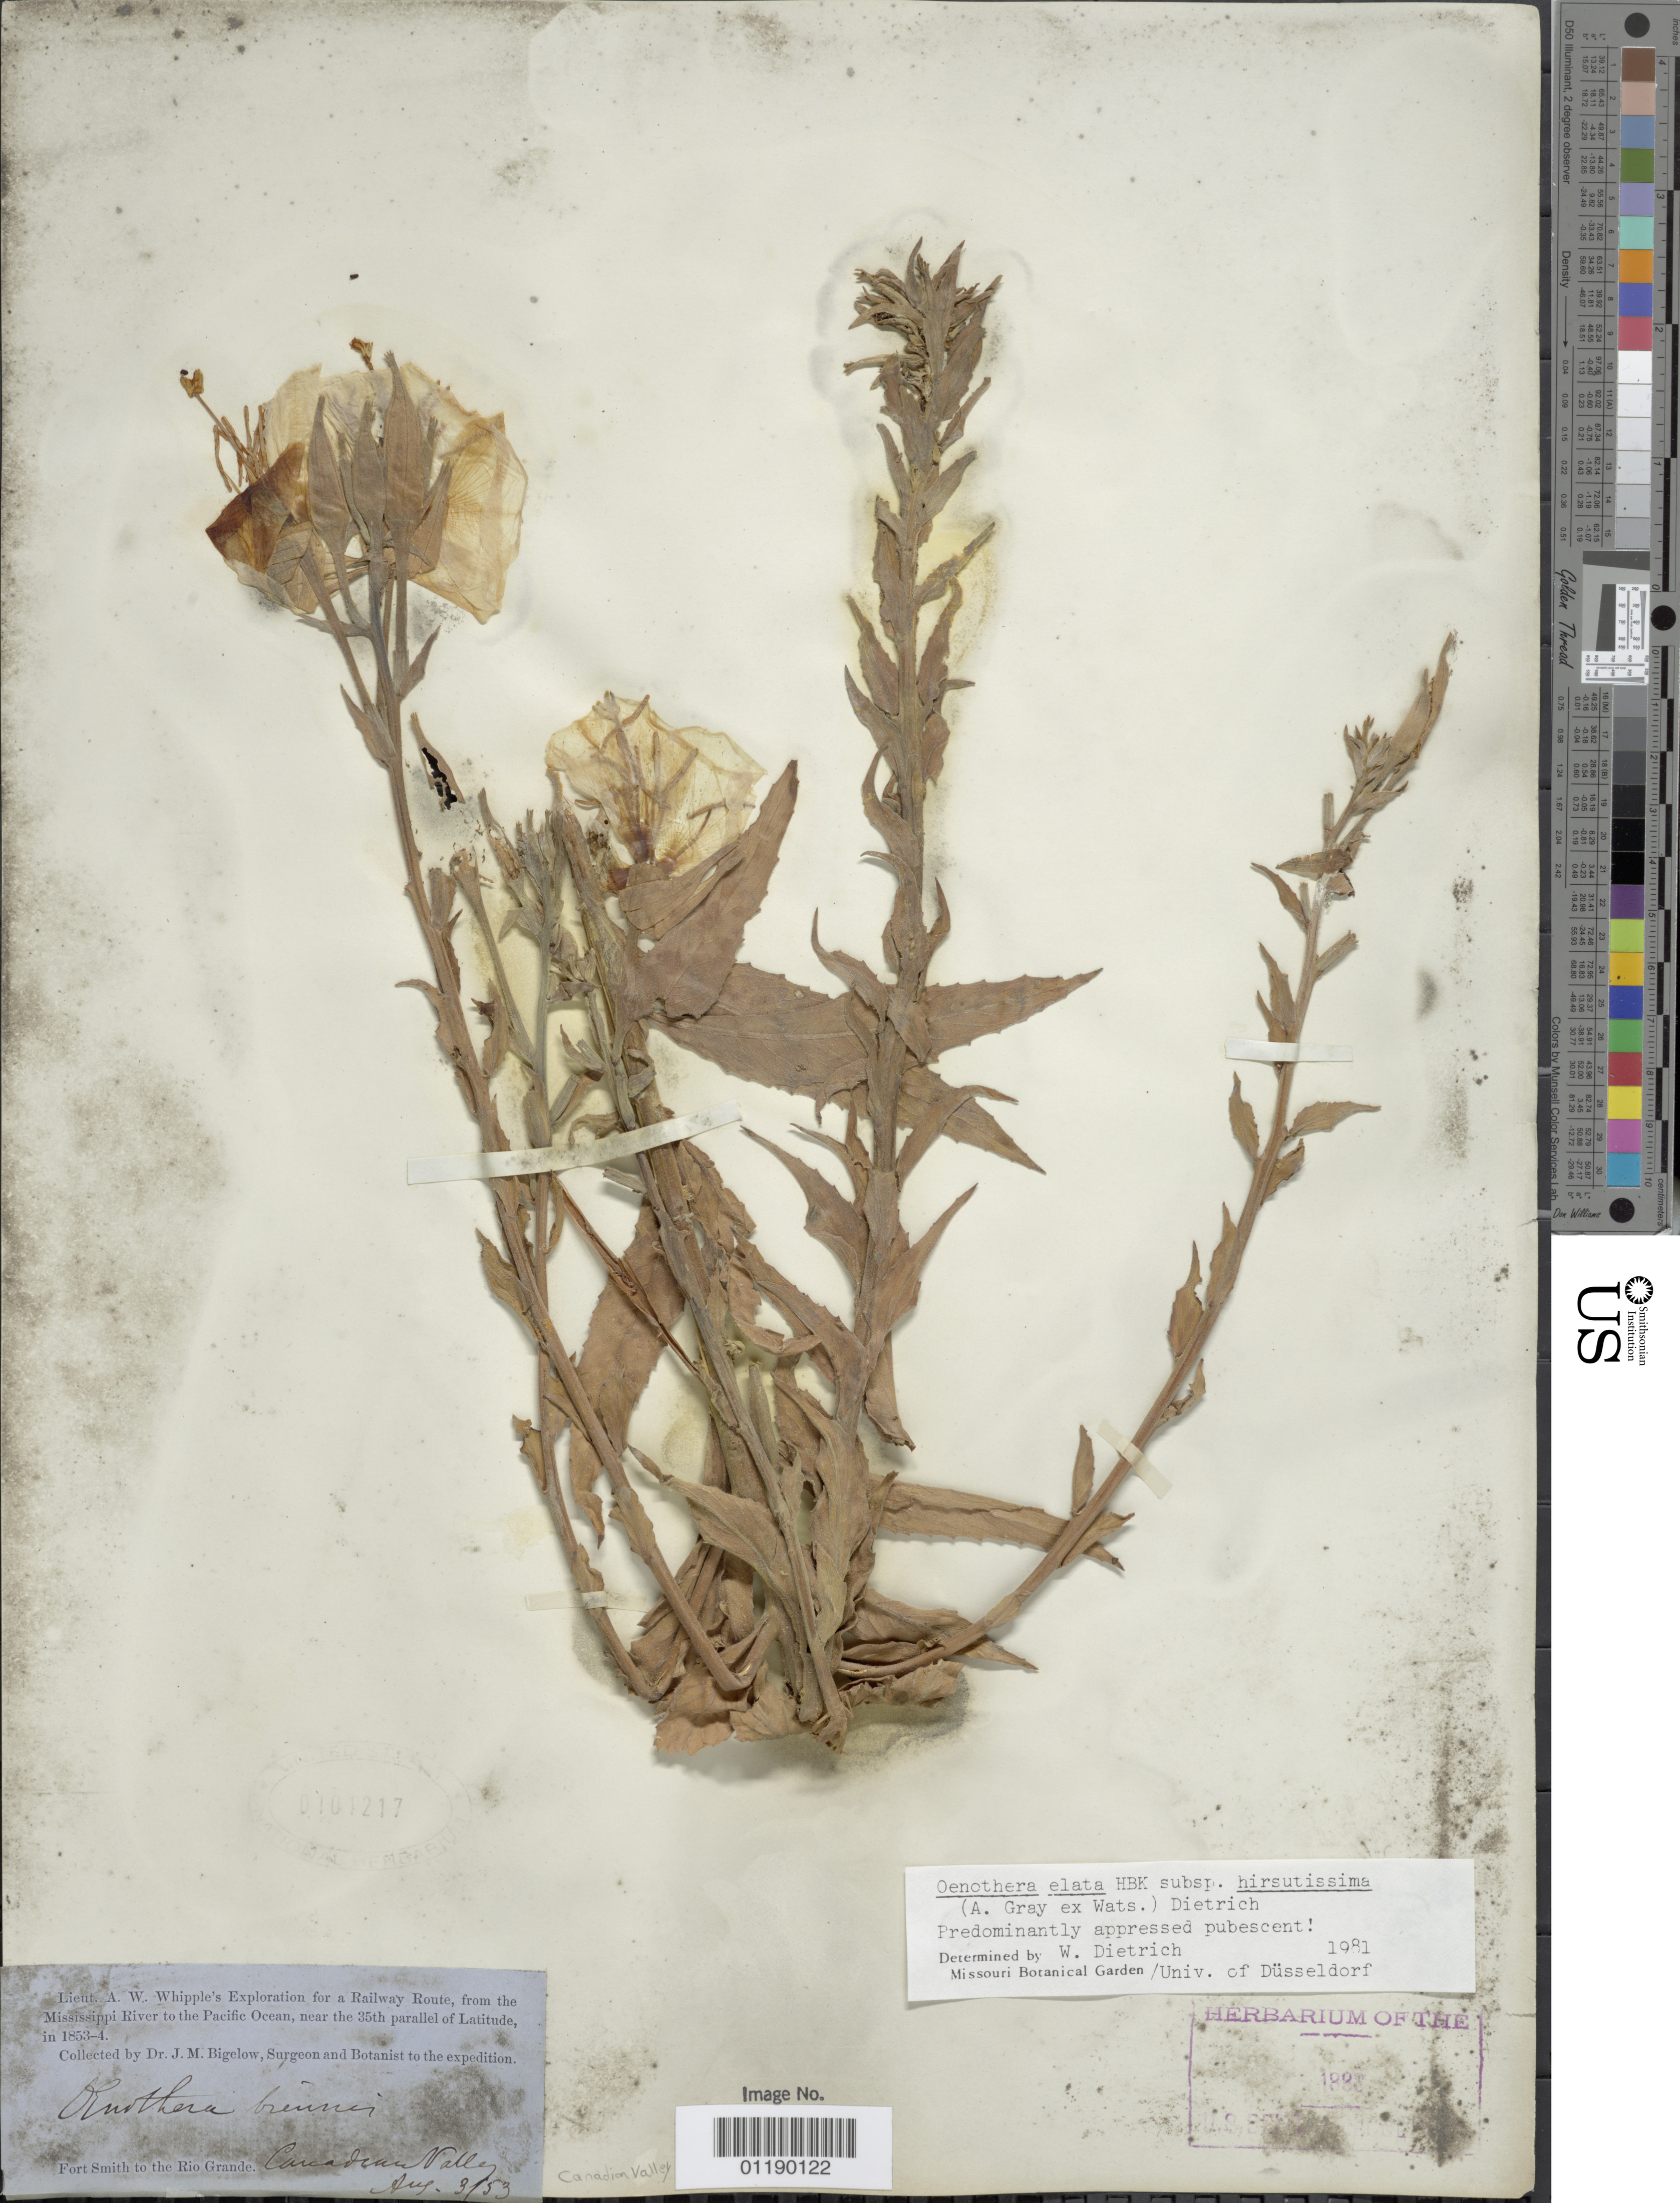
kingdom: Plantae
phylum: Tracheophyta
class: Magnoliopsida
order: Myrtales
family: Onagraceae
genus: Oenothera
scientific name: Oenothera elata subsp. hirsutissima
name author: (A. Gray ex S. Watson) W. Dietr.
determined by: Dietrich, W.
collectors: J. M. Bigelow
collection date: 1853-08-03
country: United States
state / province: Oklahoma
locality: Canadian Valley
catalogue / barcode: US 101217